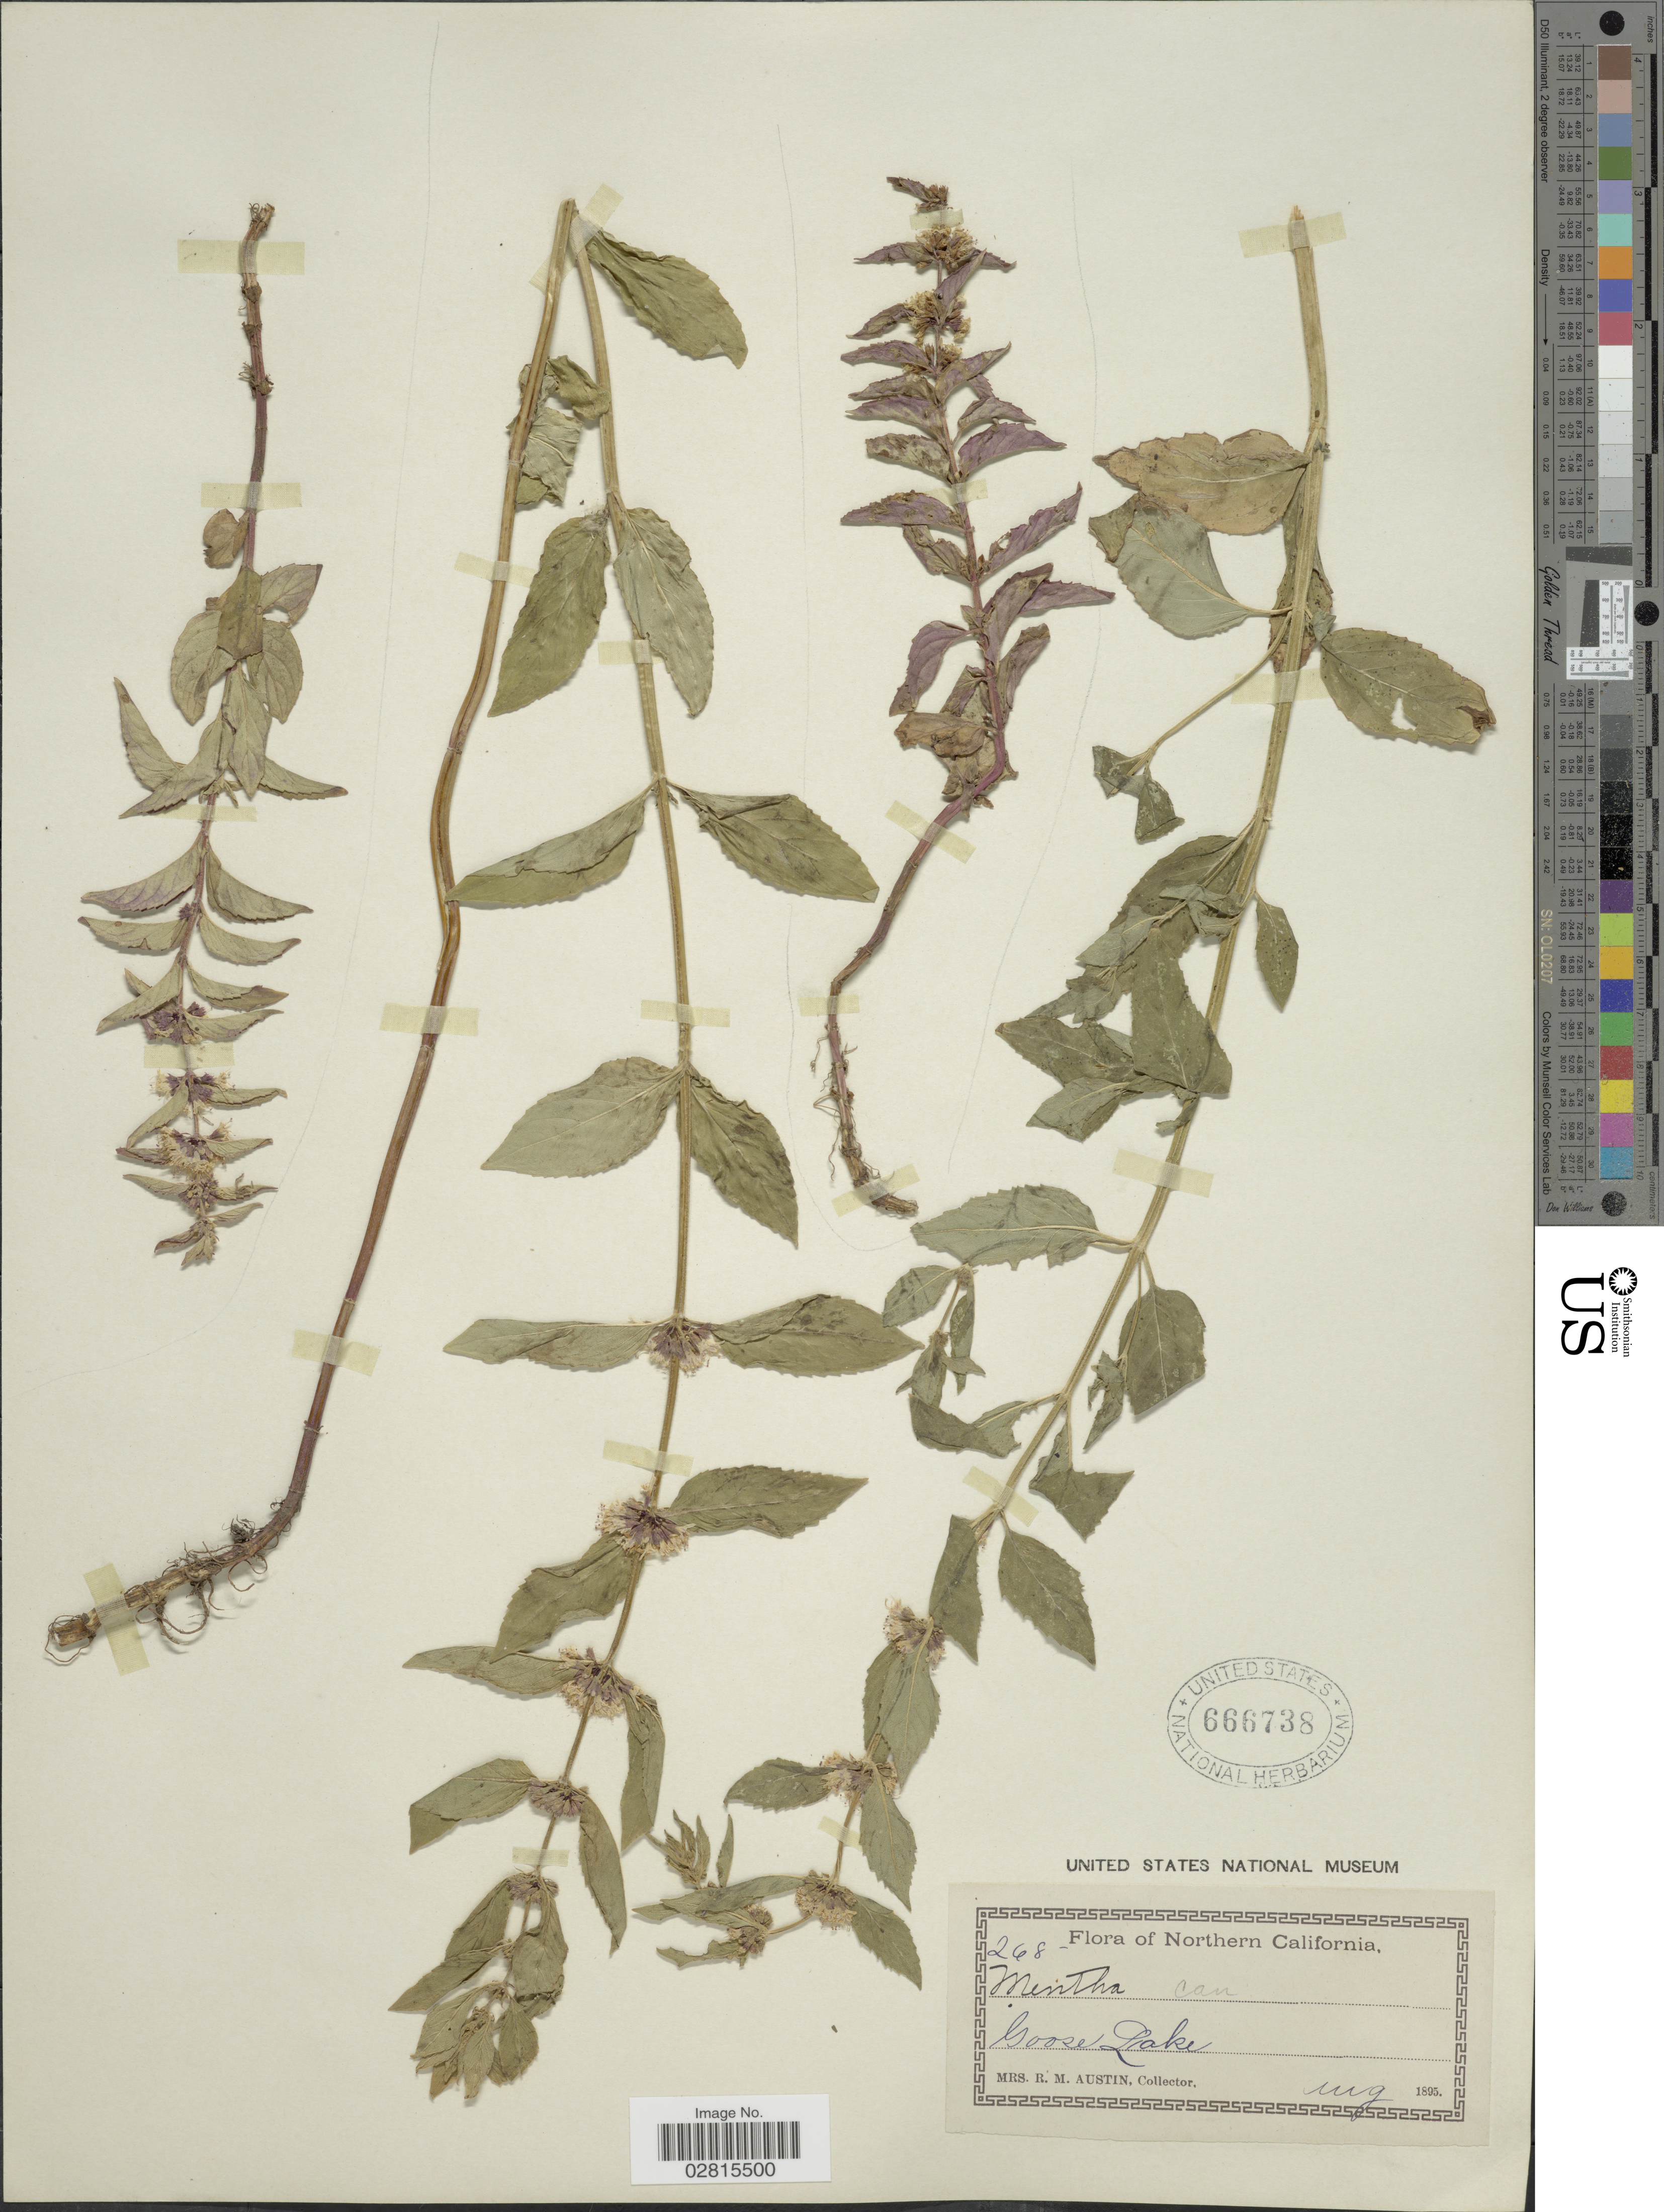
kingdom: Plantae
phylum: Tracheophyta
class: Magnoliopsida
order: Lamiales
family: Lamiaceae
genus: Mentha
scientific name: Mentha canadensis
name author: L.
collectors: R. Austin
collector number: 268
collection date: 1895-08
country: United States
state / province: California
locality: Northern California, Goose Lake.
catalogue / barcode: US 666738